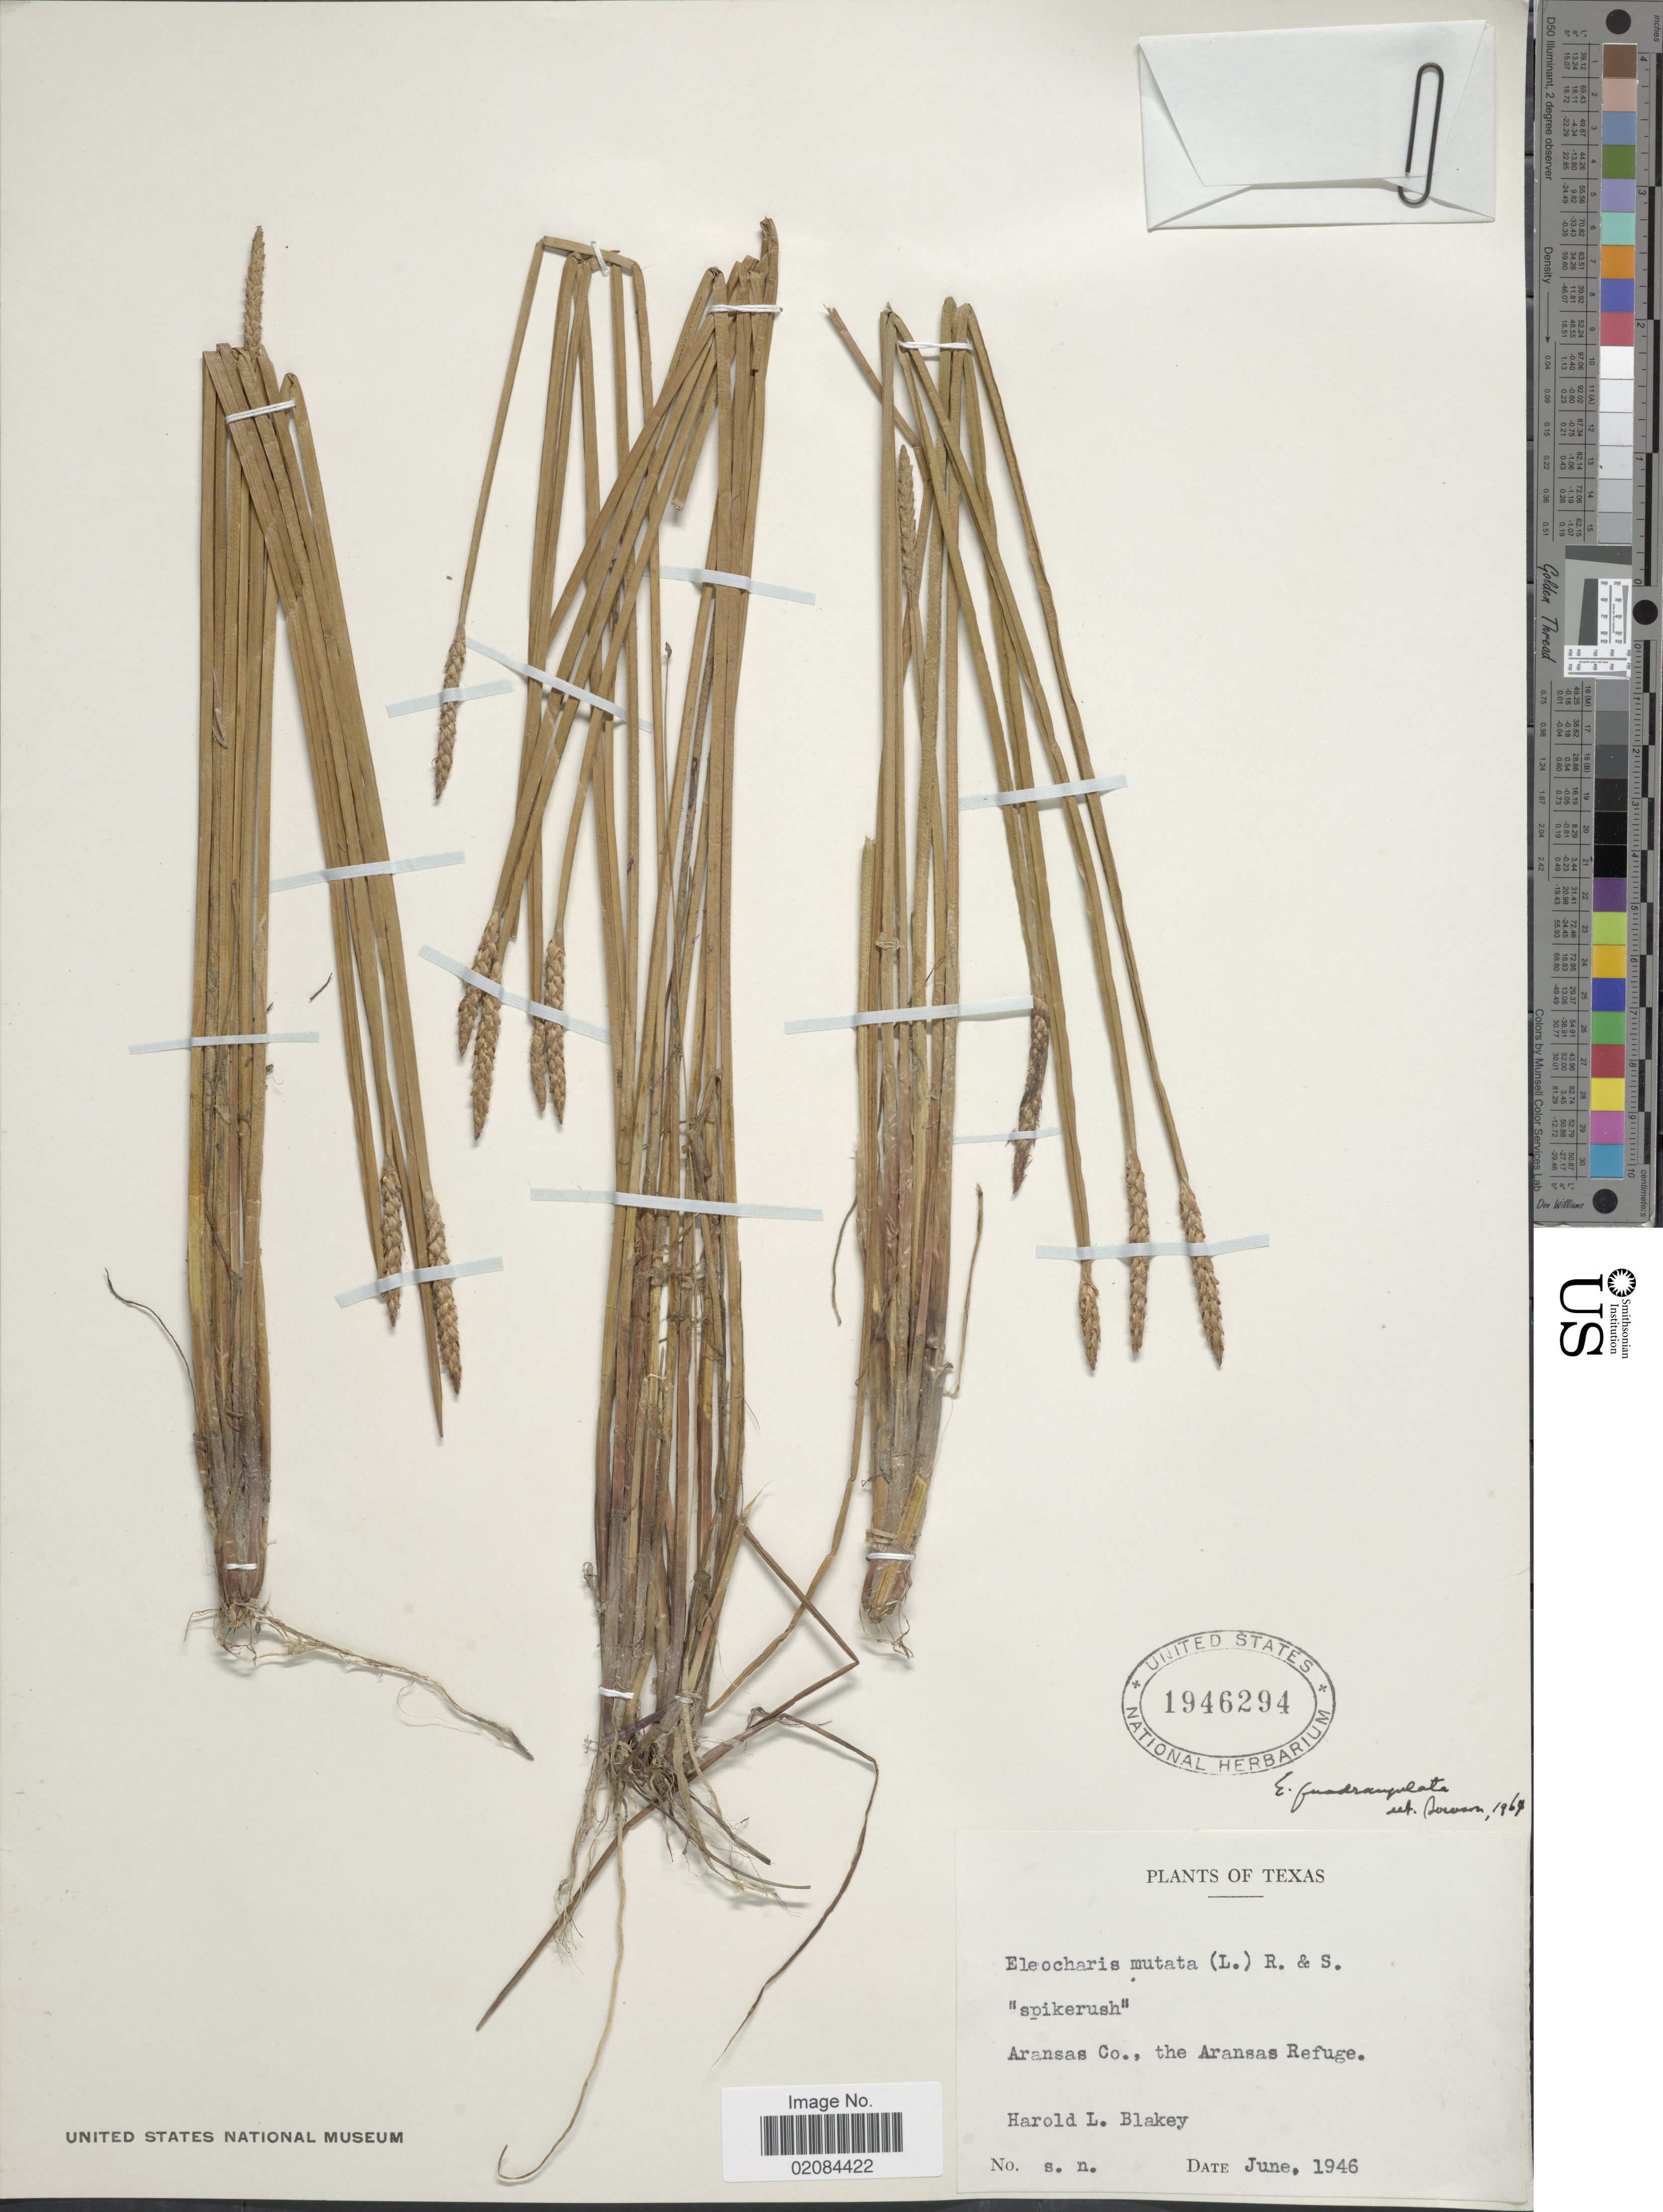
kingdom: Plantae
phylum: Tracheophyta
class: Liliopsida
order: Poales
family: Cyperaceae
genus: Eleocharis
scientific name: Eleocharis quadrangulata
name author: (Michx.) Roem. & Schult.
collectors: H. Blakey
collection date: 1946-06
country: United States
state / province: Texas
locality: Aransas Co., the Aransas Refuge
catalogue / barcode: US 1946294